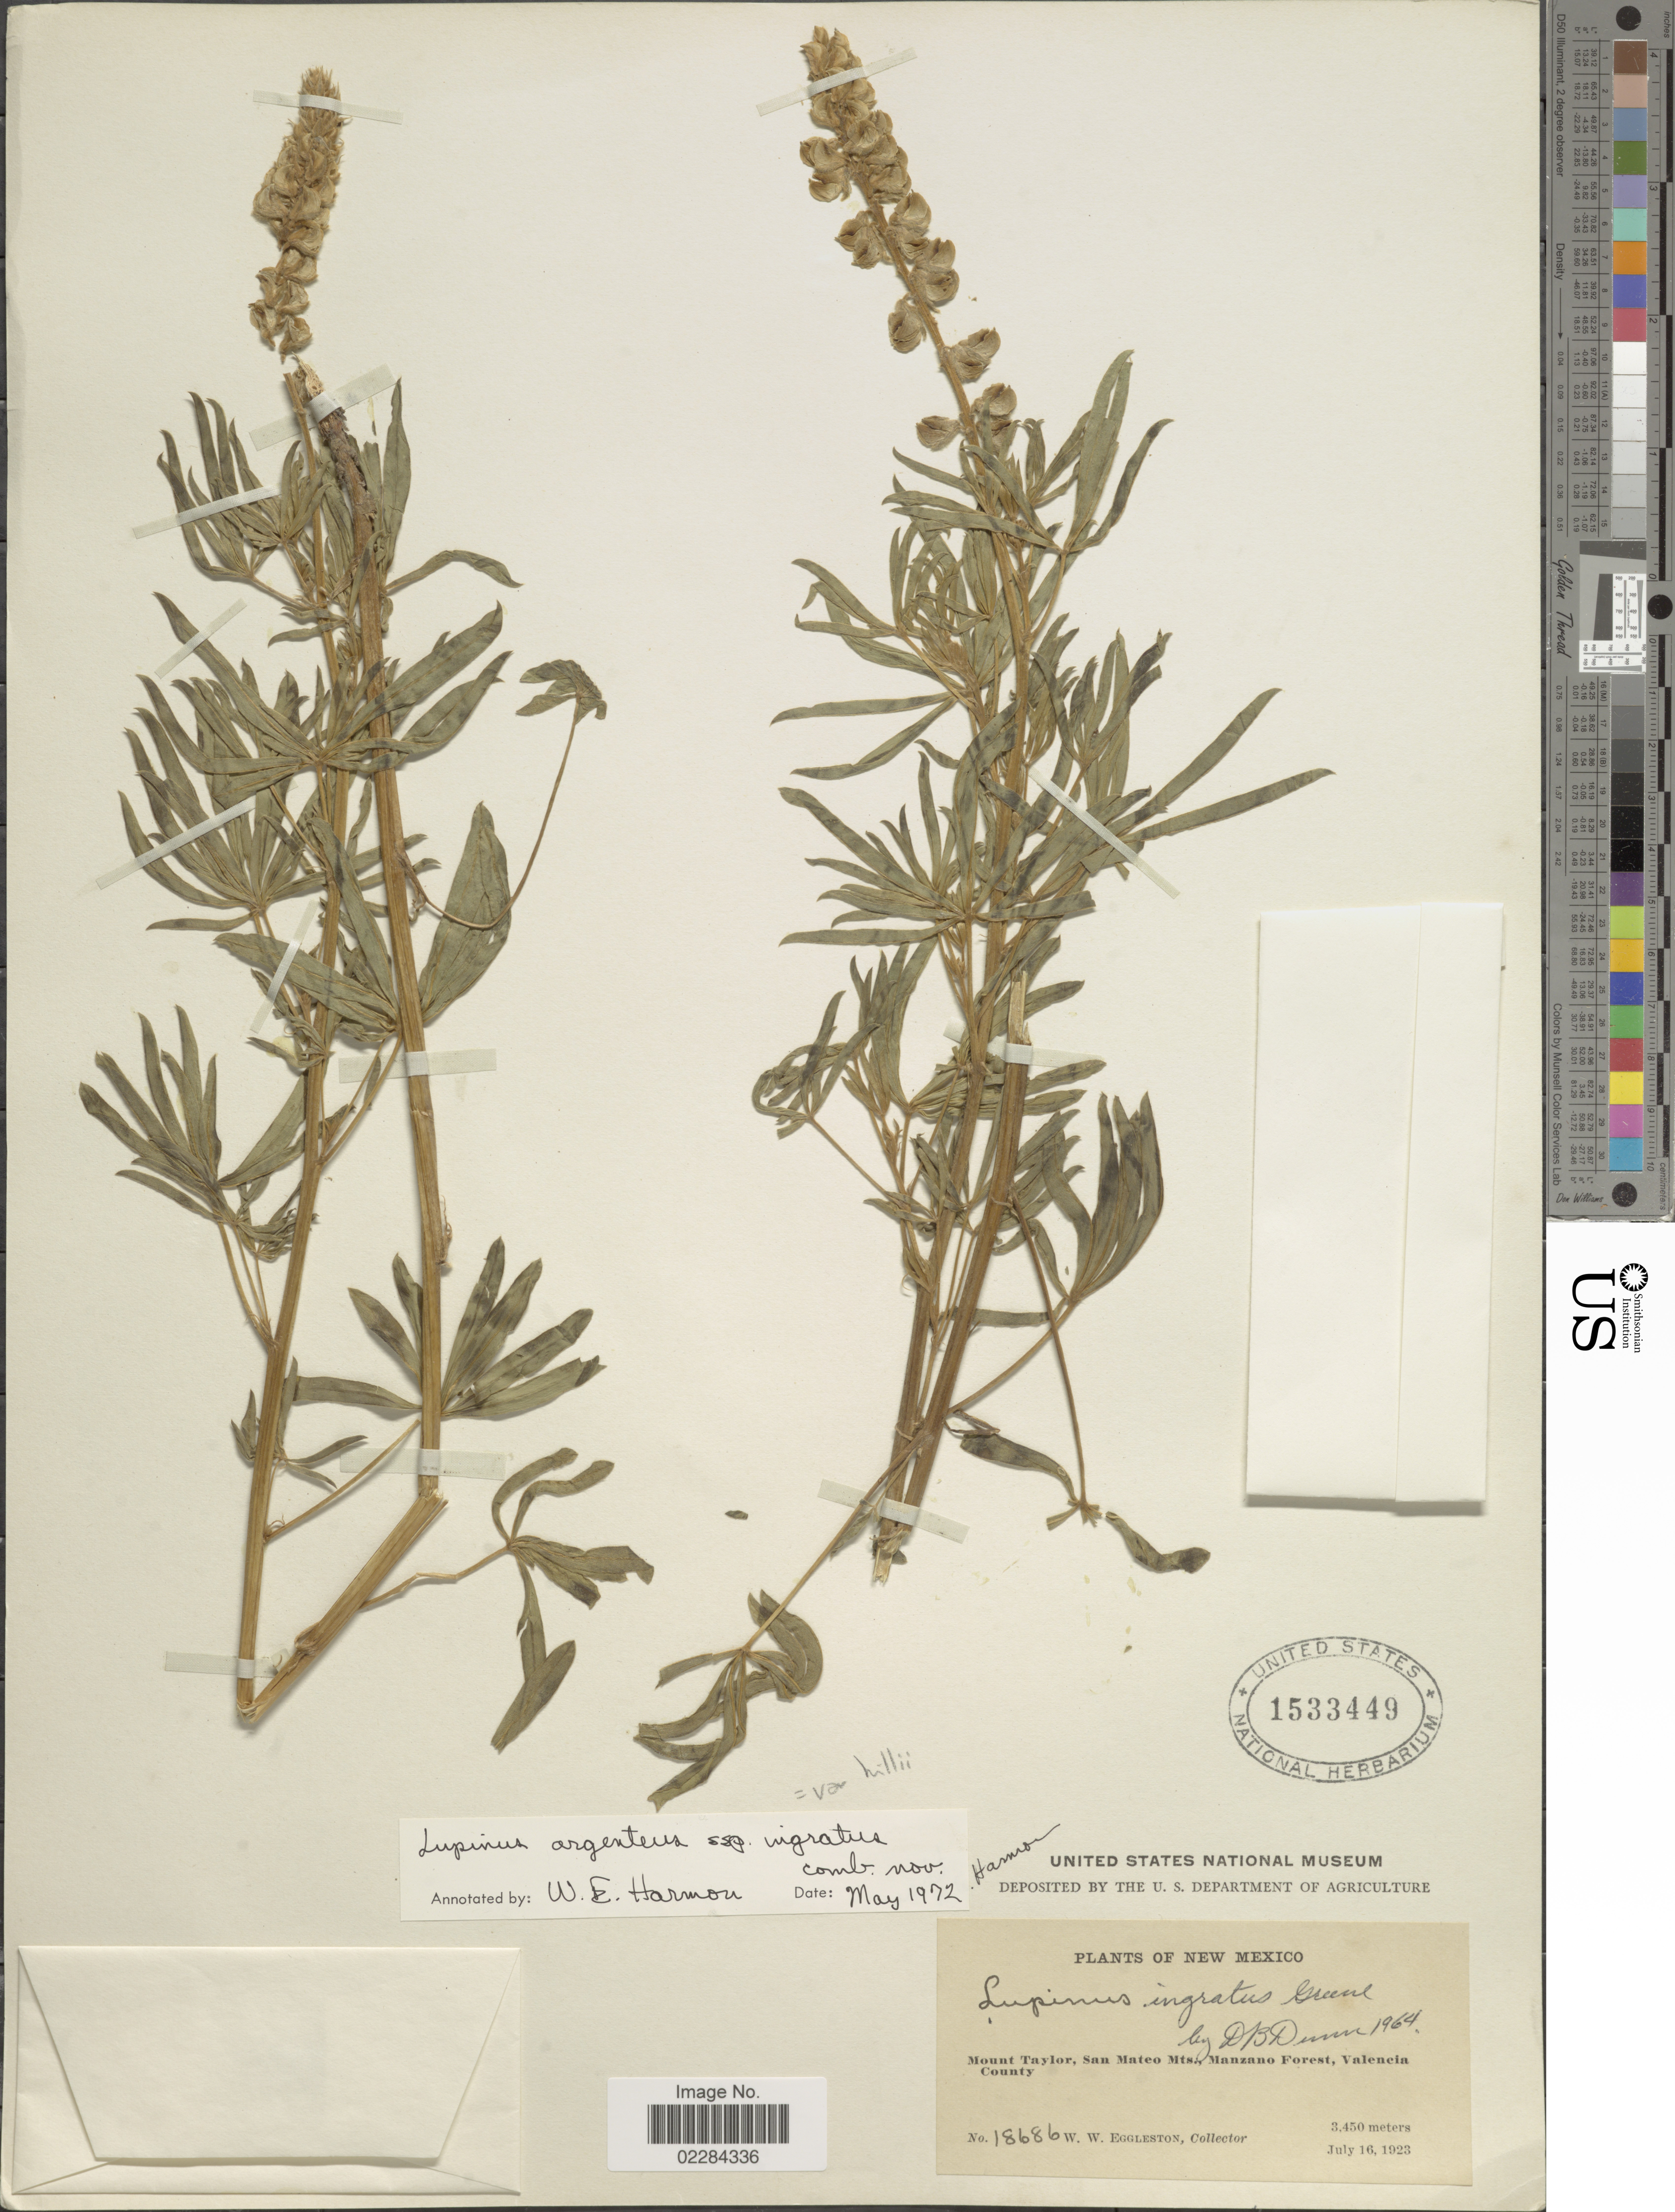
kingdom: Plantae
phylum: Tracheophyta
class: Magnoliopsida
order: Fabales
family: Fabaceae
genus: Lupinus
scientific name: Lupinus argenteus var. fulvomaculatus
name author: (Payson) Barneby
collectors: W. W. Eggleston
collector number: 18686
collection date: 1923-07-16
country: United States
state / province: New Mexico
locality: Mount Taylor, San Mateo Mts., Manzano Forest, Valencia County.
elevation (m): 3450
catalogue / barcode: US 1533449